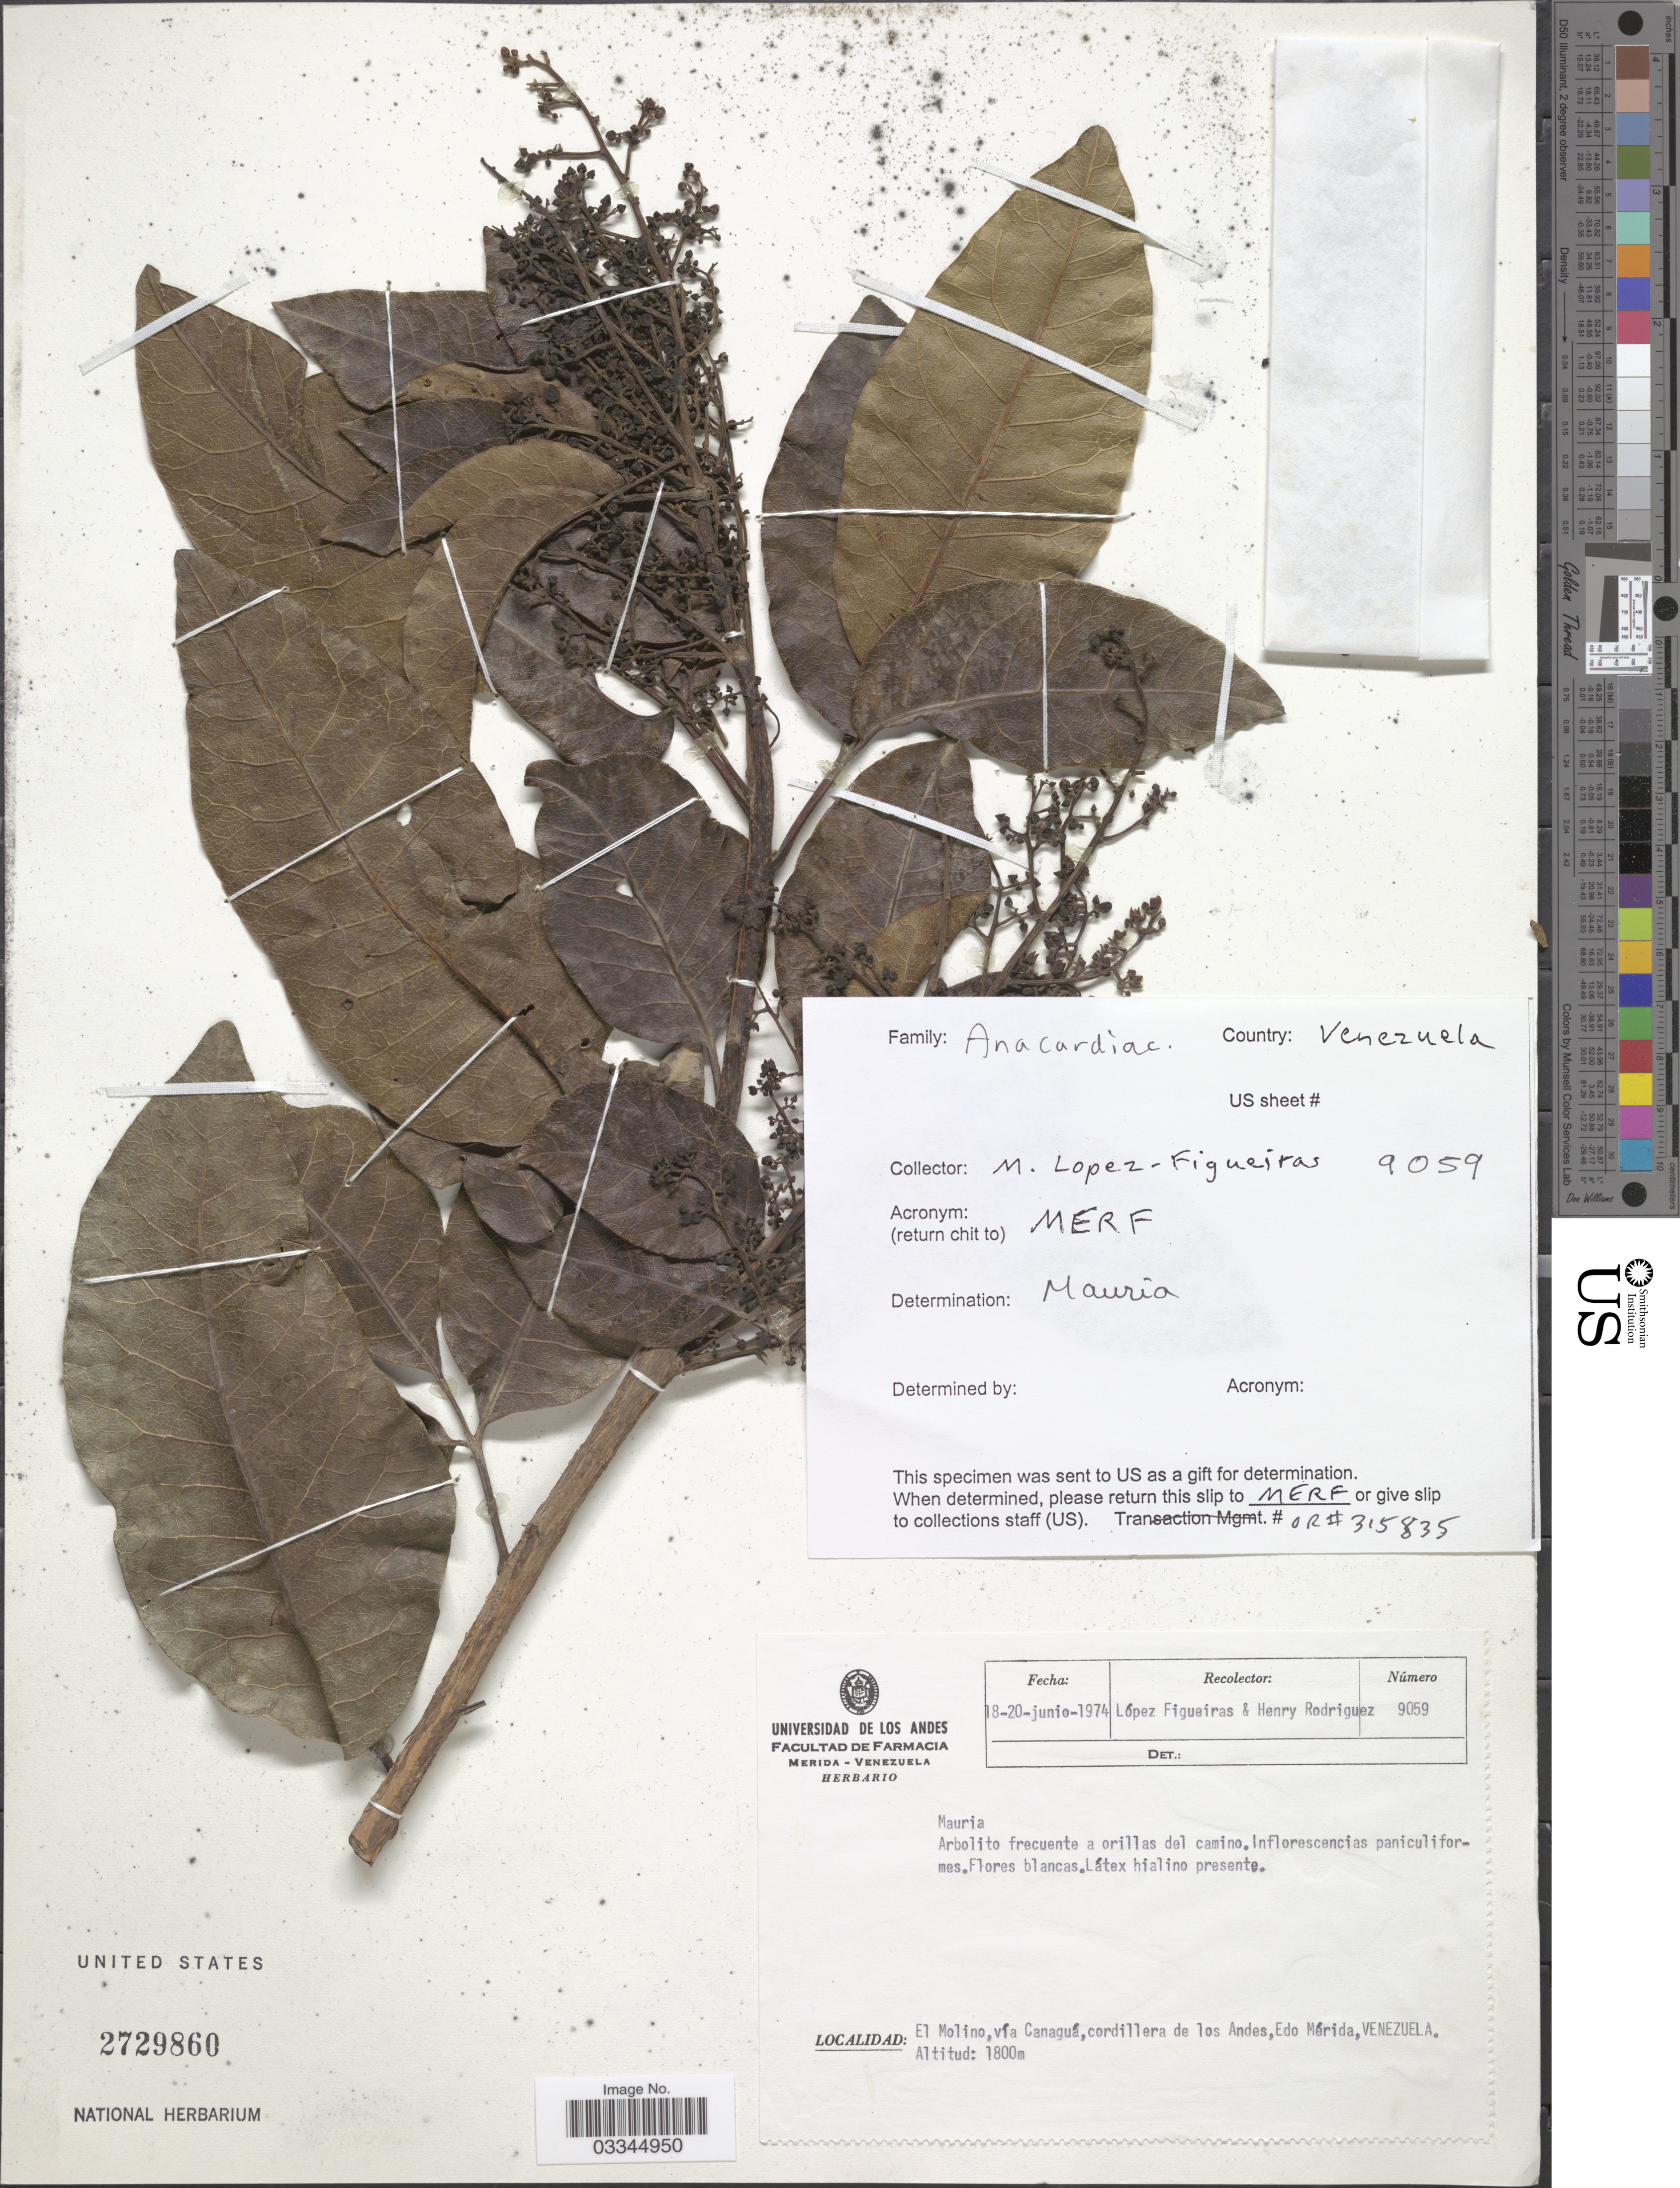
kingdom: Plantae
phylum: Tracheophyta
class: Magnoliopsida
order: Sapindales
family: Anacardiaceae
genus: Mauria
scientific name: Mauria sp.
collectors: M. López Figueiras & H. Rodriguez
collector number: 9059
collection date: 1974-06-18/1974-06-20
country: Venezuela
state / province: Mérida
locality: El Molino, vía Canaguá, cordillera de los Andes.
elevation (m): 1800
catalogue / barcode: US 2729860